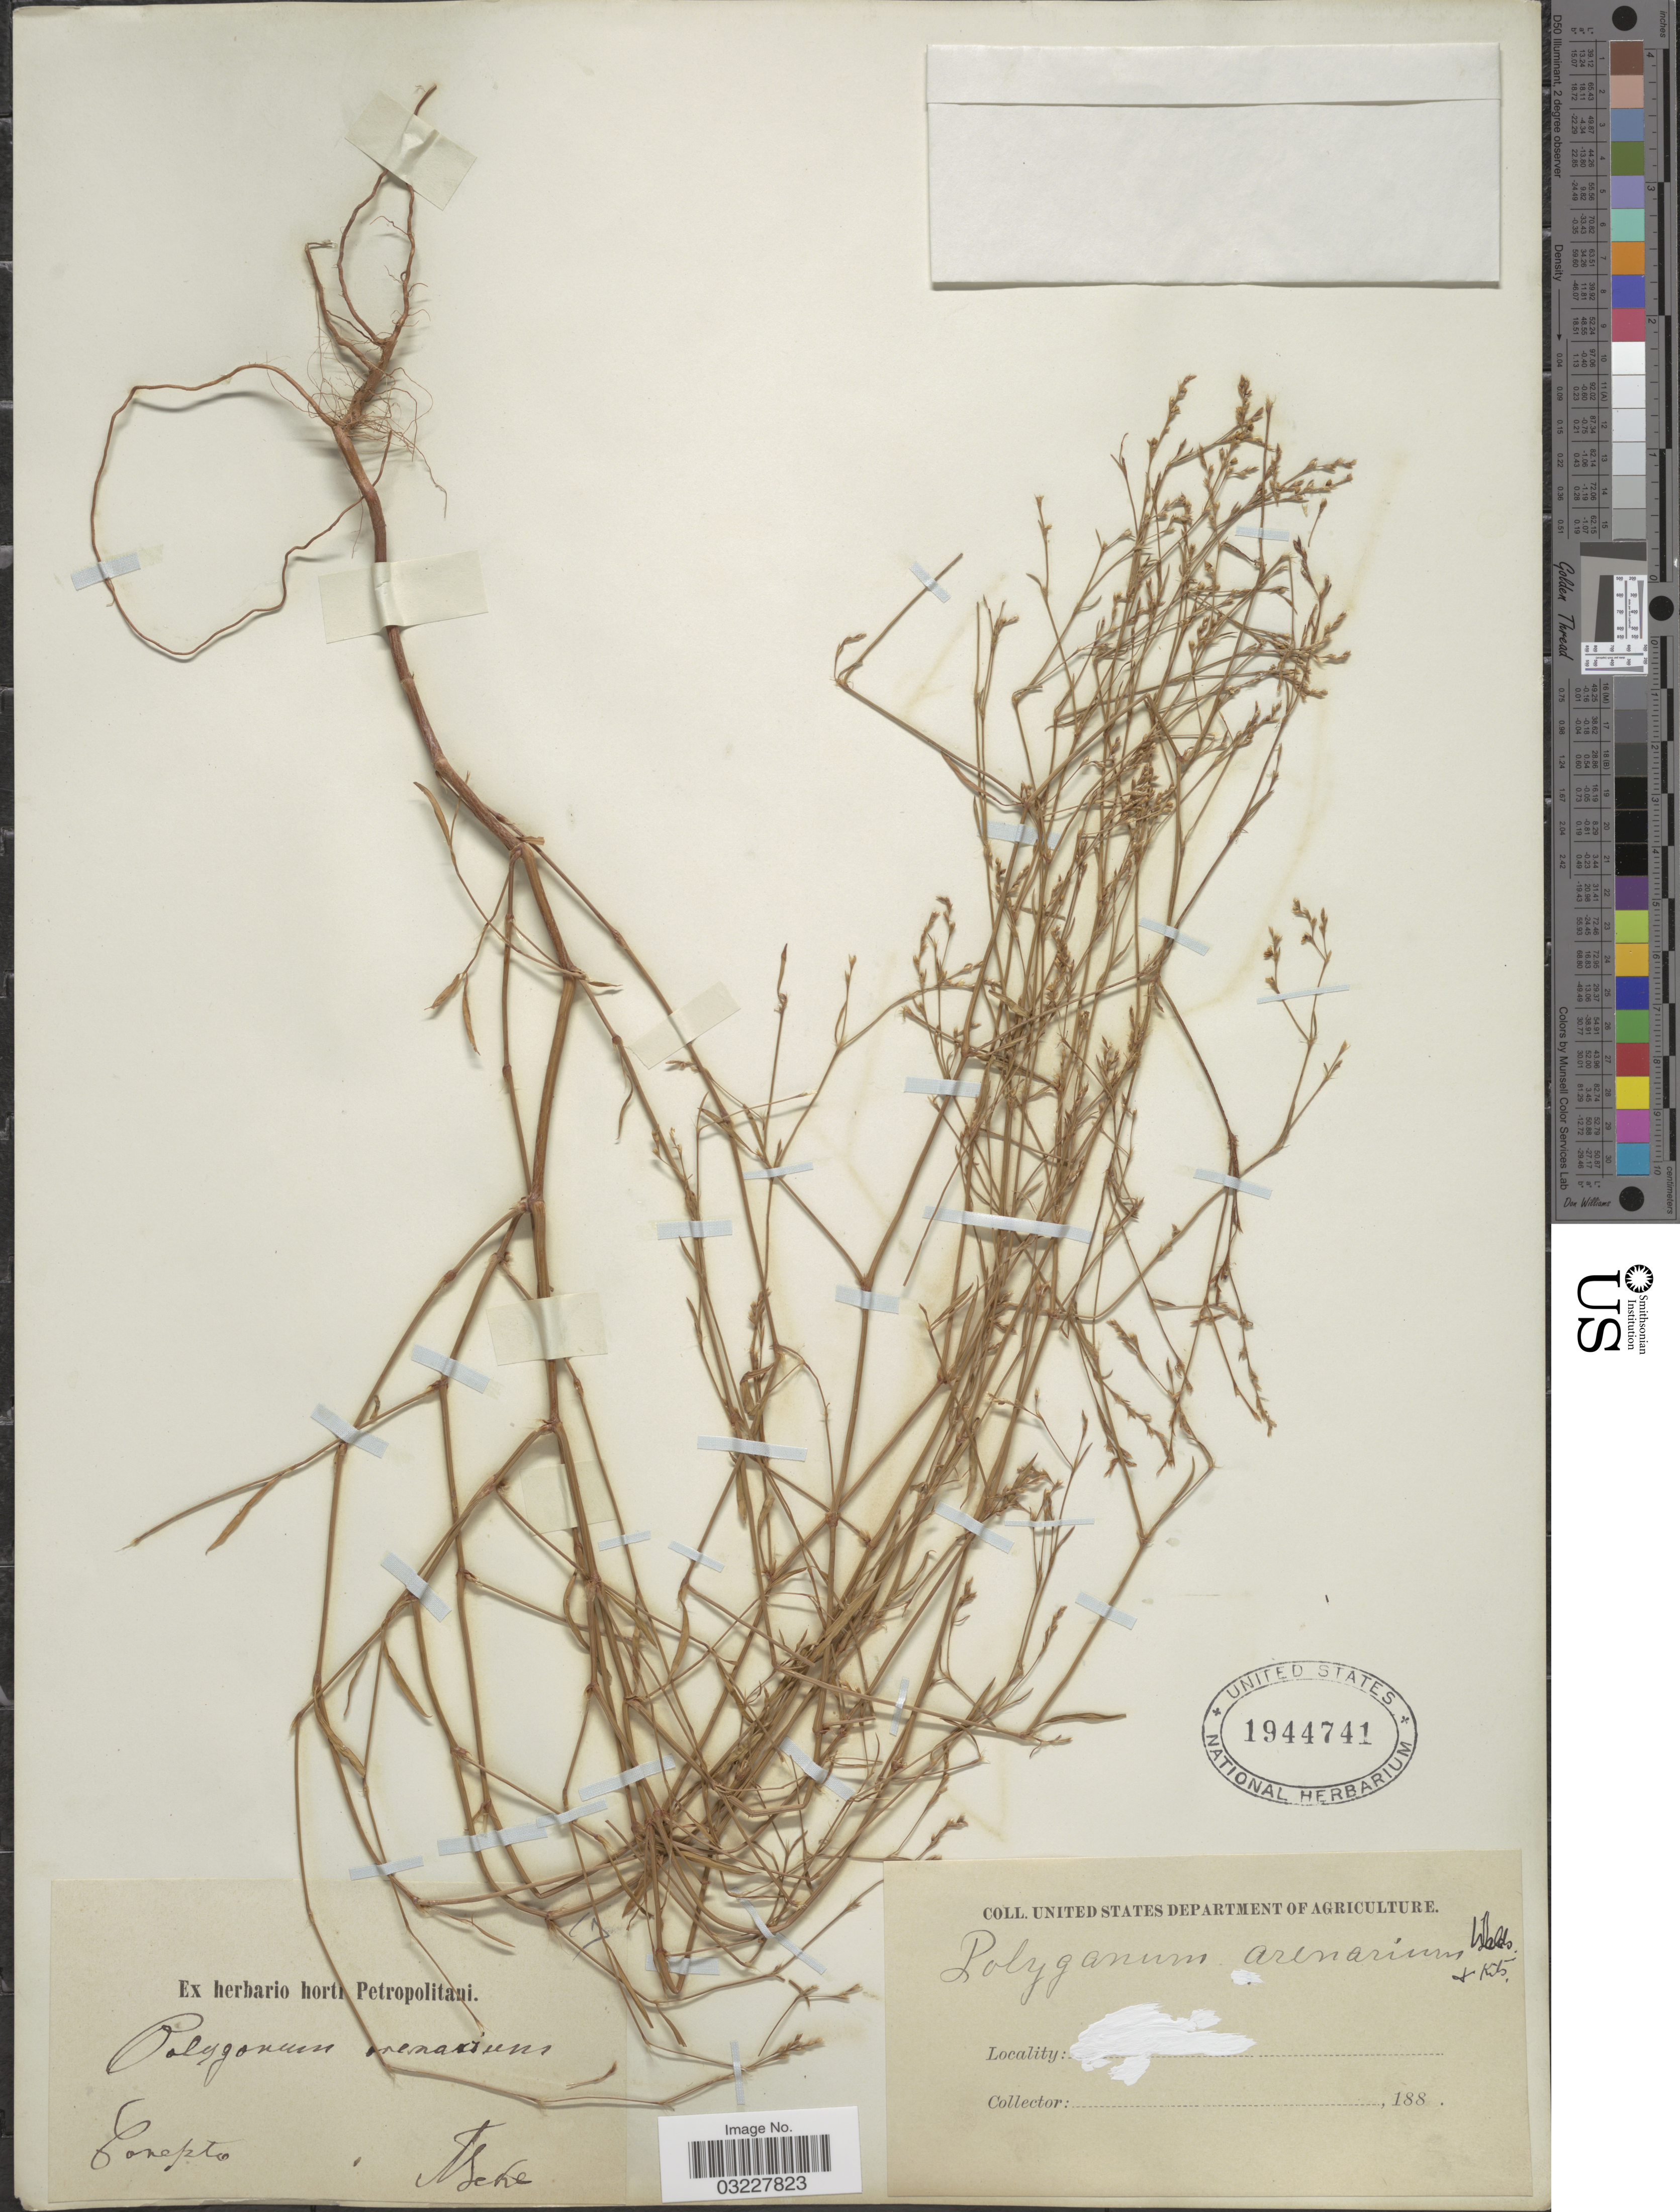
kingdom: Plantae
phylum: Tracheophyta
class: Magnoliopsida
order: Caryophyllales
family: Polygonaceae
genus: Polygonum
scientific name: Polygonum arenarium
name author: Waldst. & Kit.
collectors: A. Becker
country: Russian Federation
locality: Sarepta.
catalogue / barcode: US 1944741